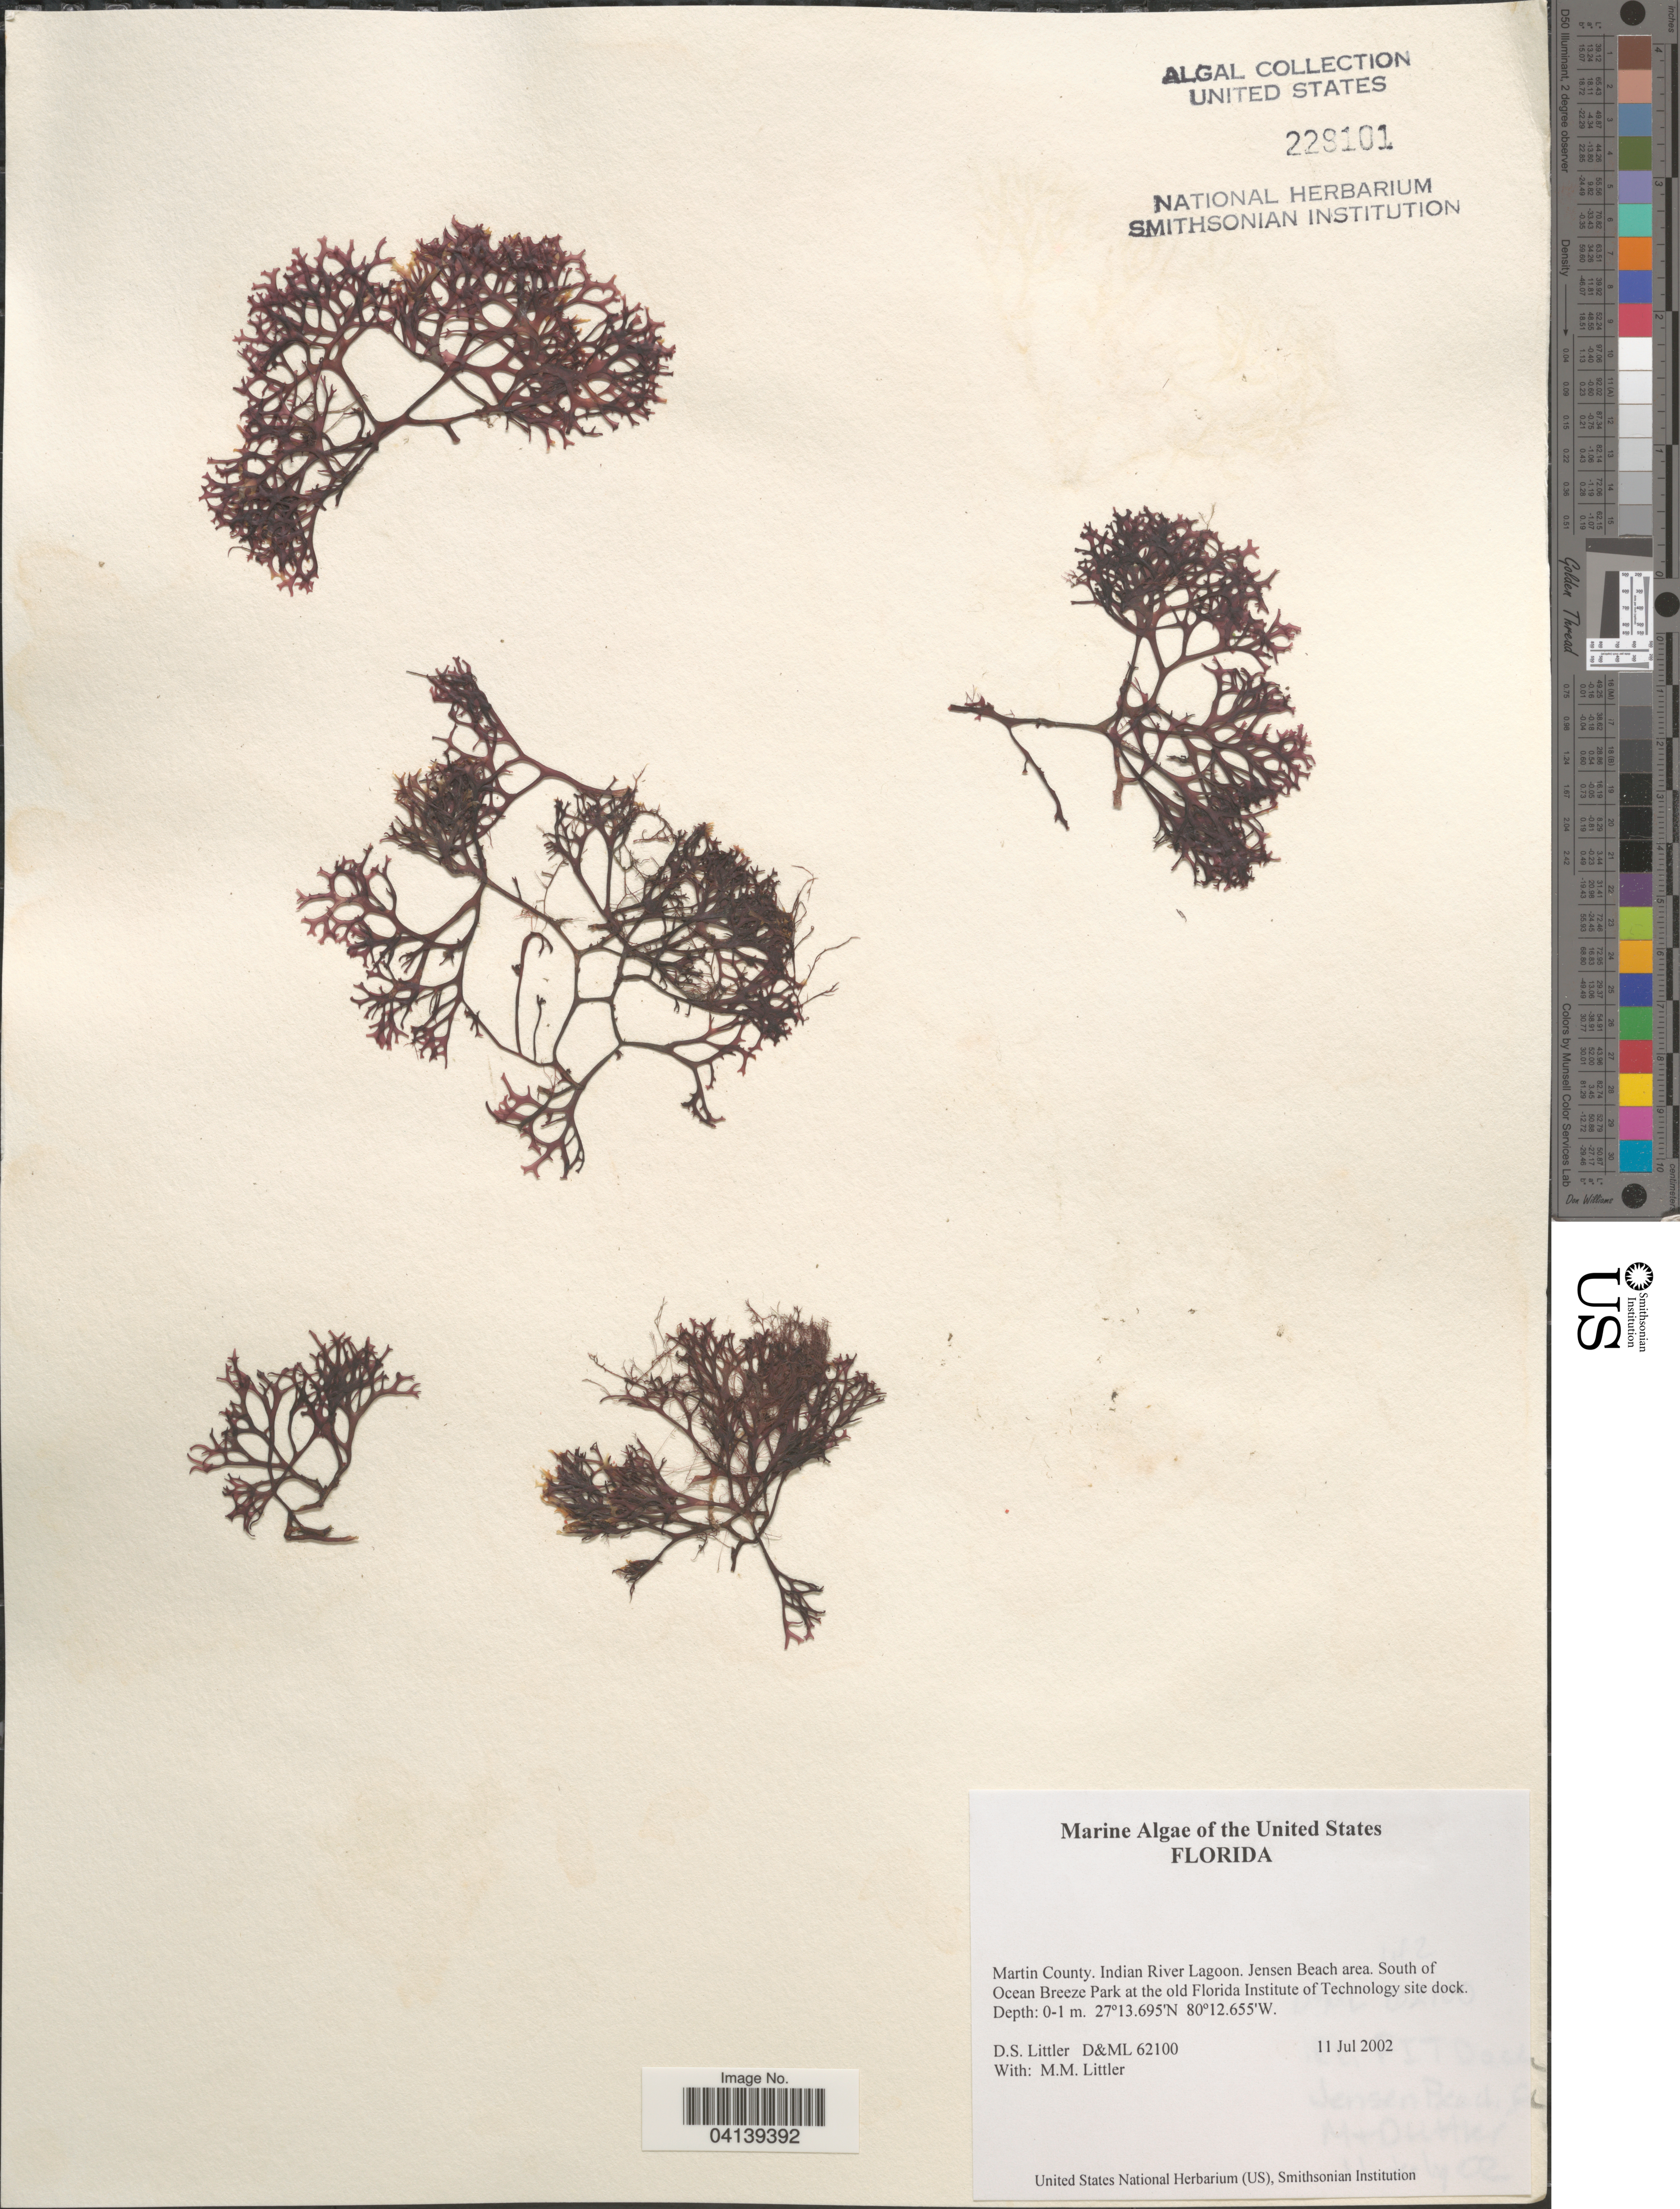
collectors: D. S. Littler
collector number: D&ML62100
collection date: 2002-07-11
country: United States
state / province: Florida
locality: Martin County. Indian River Lagoon. Jensen Beach area. South of Ocean Breeze Park at the old Florida Institute of Technology site dock.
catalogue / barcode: US 229101